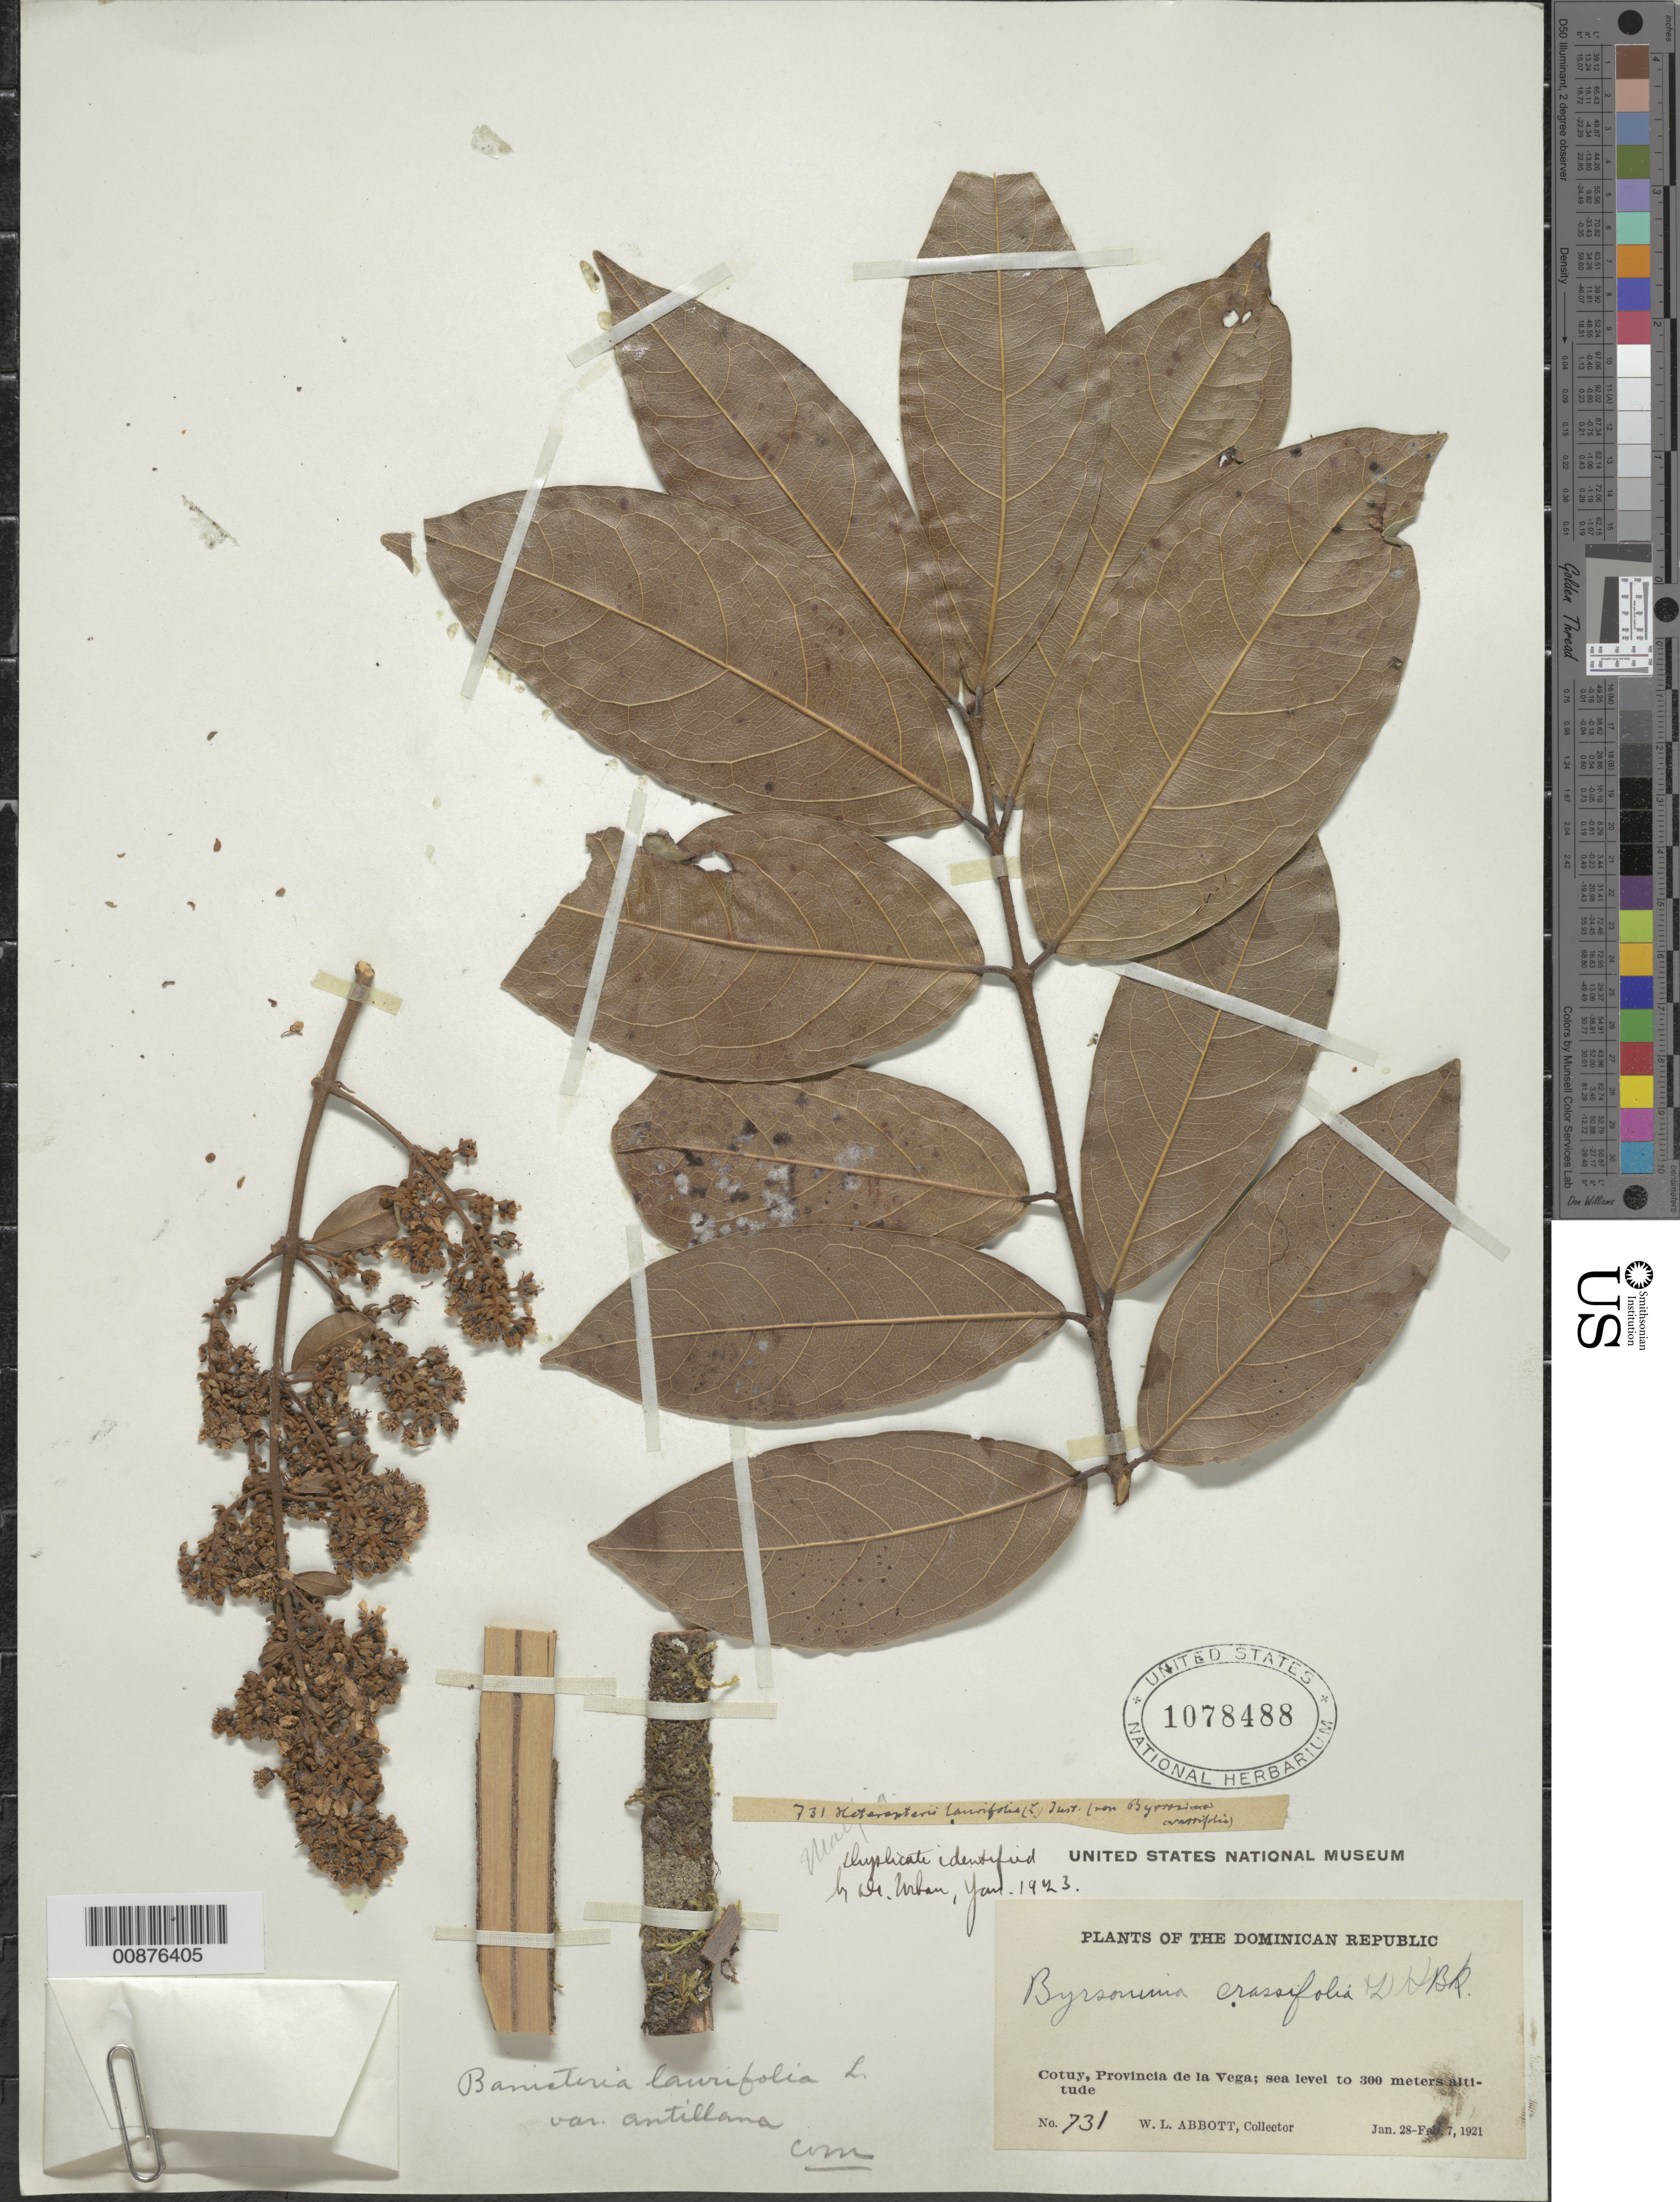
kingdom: Plantae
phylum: Tracheophyta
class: Magnoliopsida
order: Malpighiales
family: Malpighiaceae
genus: Heteropterys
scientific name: Heteropterys laurifolia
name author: (L.) A. Juss.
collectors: W. L. Abbott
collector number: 731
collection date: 1921-01-28/1921-02-07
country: Dominican Republic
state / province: La Vega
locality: Cotuy.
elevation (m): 0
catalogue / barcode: US 1078488